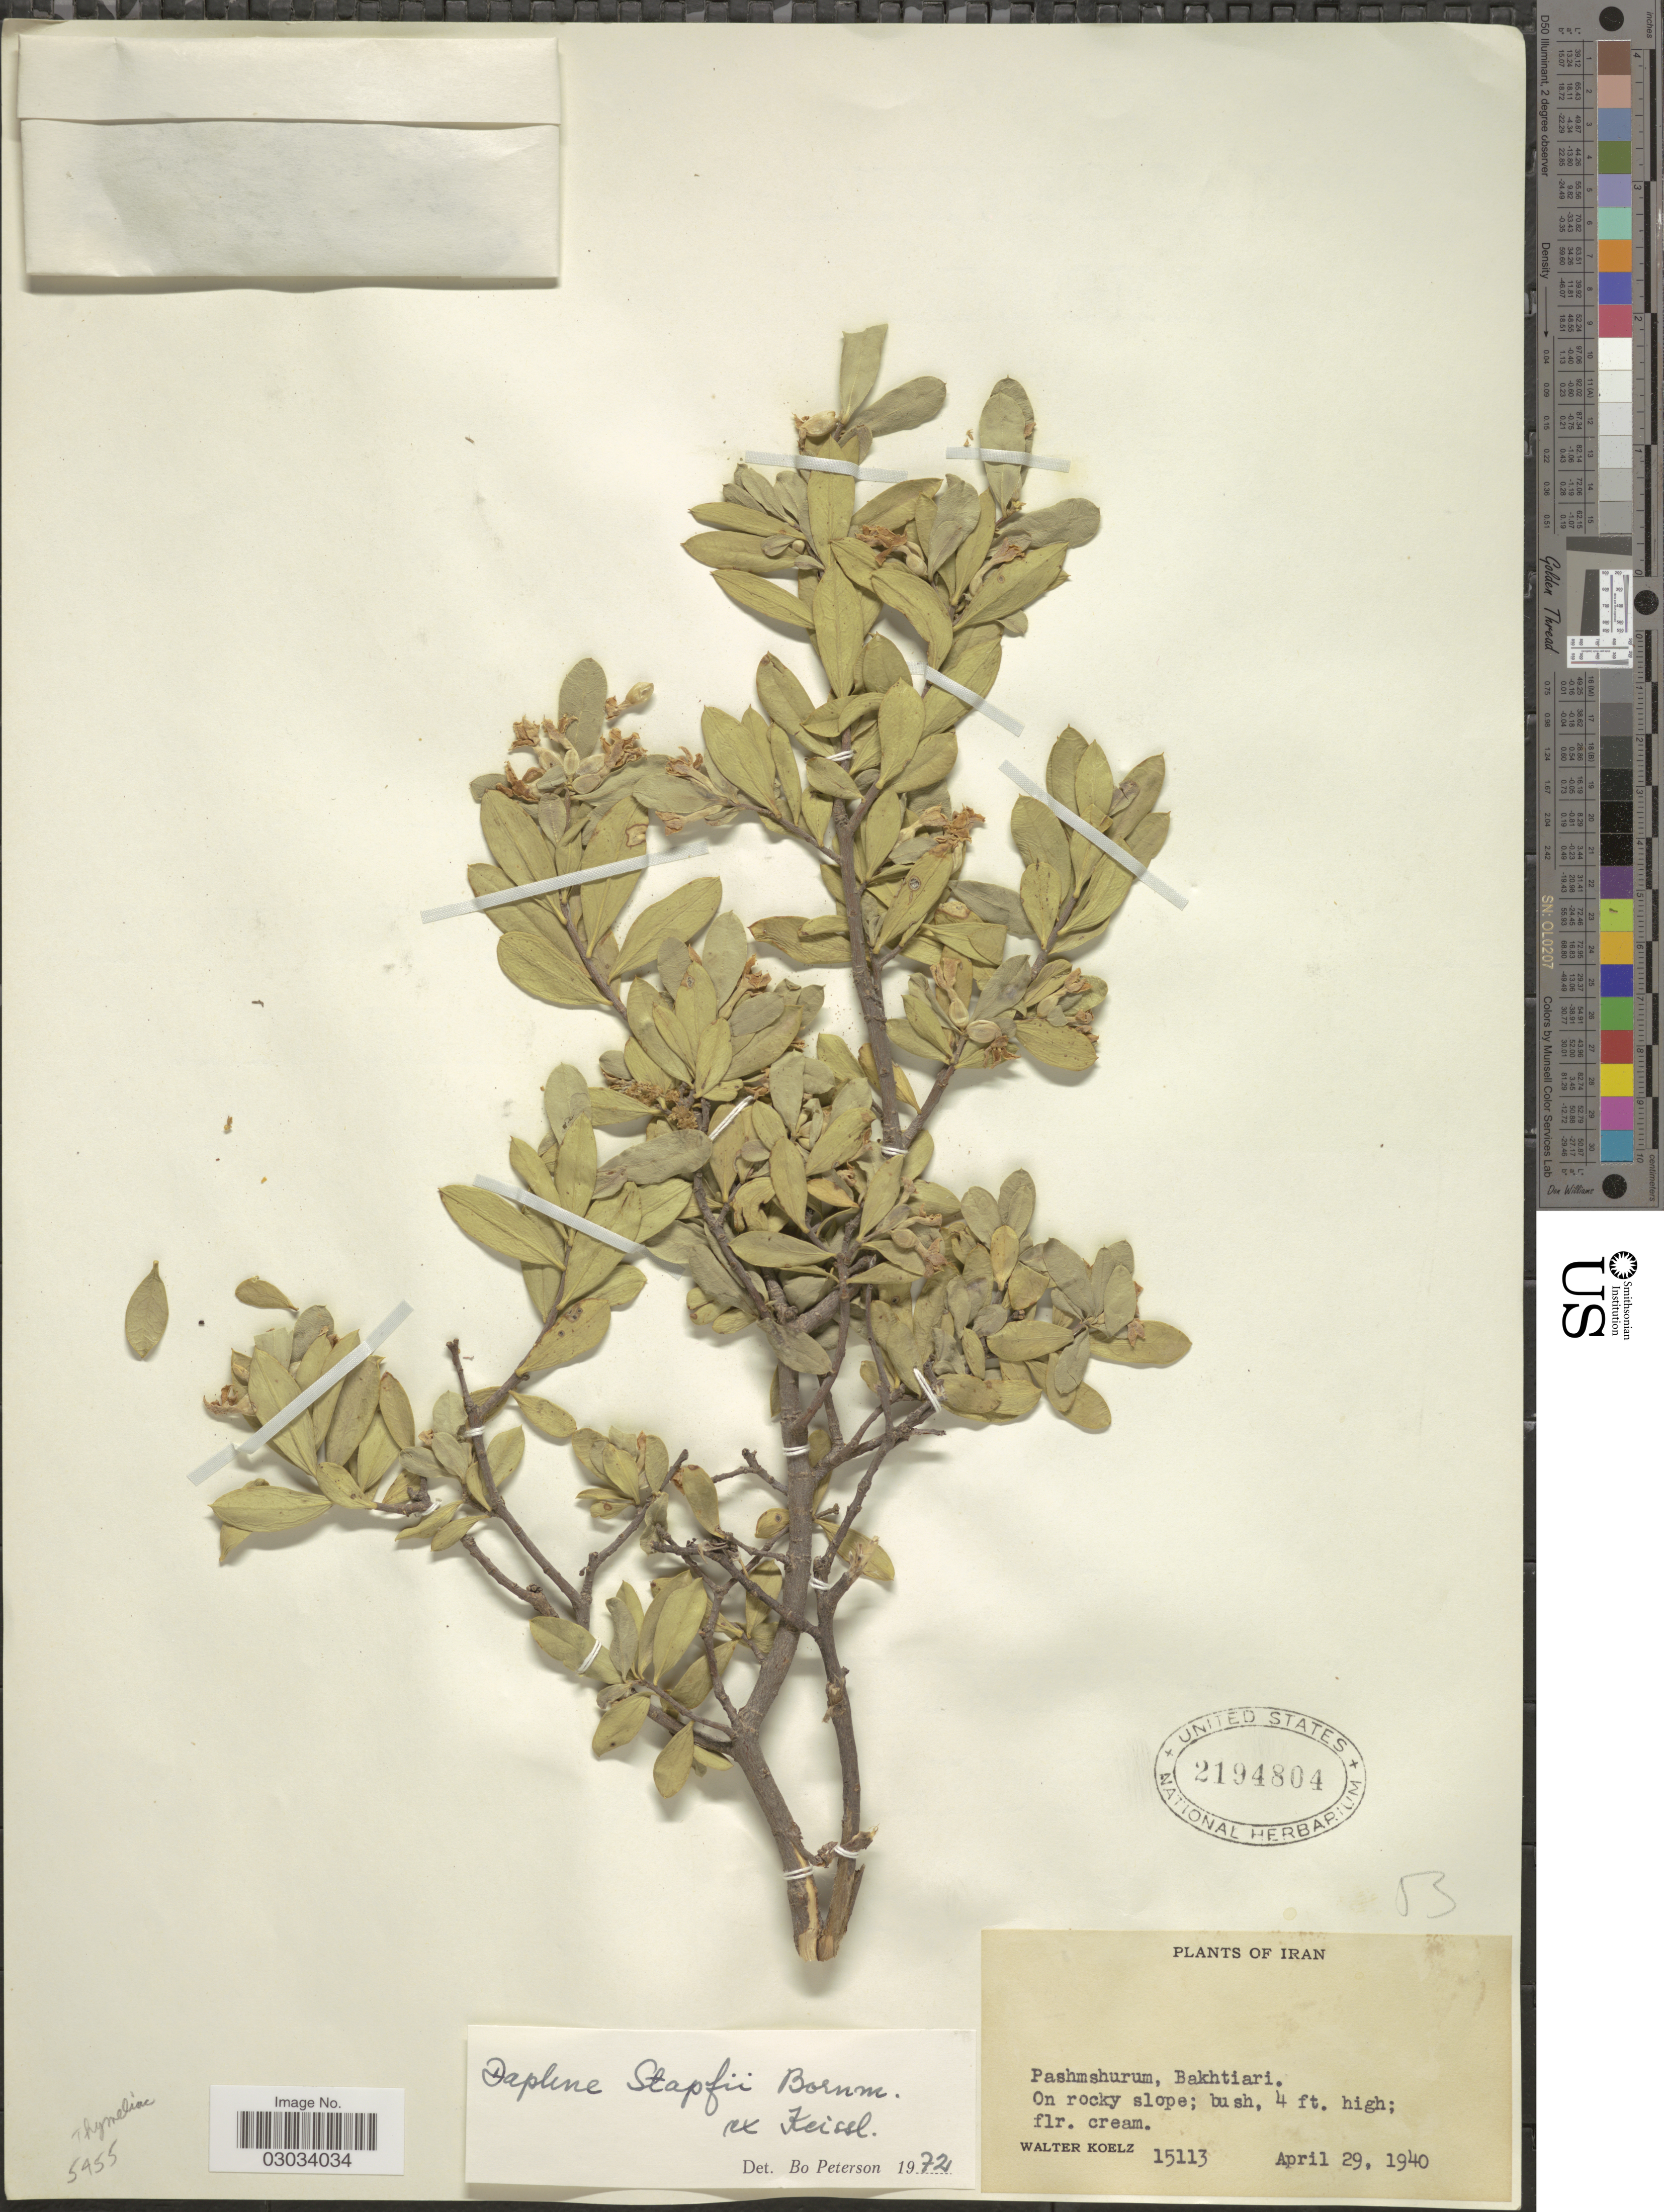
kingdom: Plantae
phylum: Tracheophyta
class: Magnoliopsida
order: Malvales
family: Thymelaeaceae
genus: Daphne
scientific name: Daphne stapfii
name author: Bornm. & Keissl.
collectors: W. N. Koelz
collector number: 15113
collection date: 1940-04-29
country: Iran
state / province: Chahar Mahaal and Bakhtiari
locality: Pashmshurum, Bakhtiari.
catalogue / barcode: US 2194804